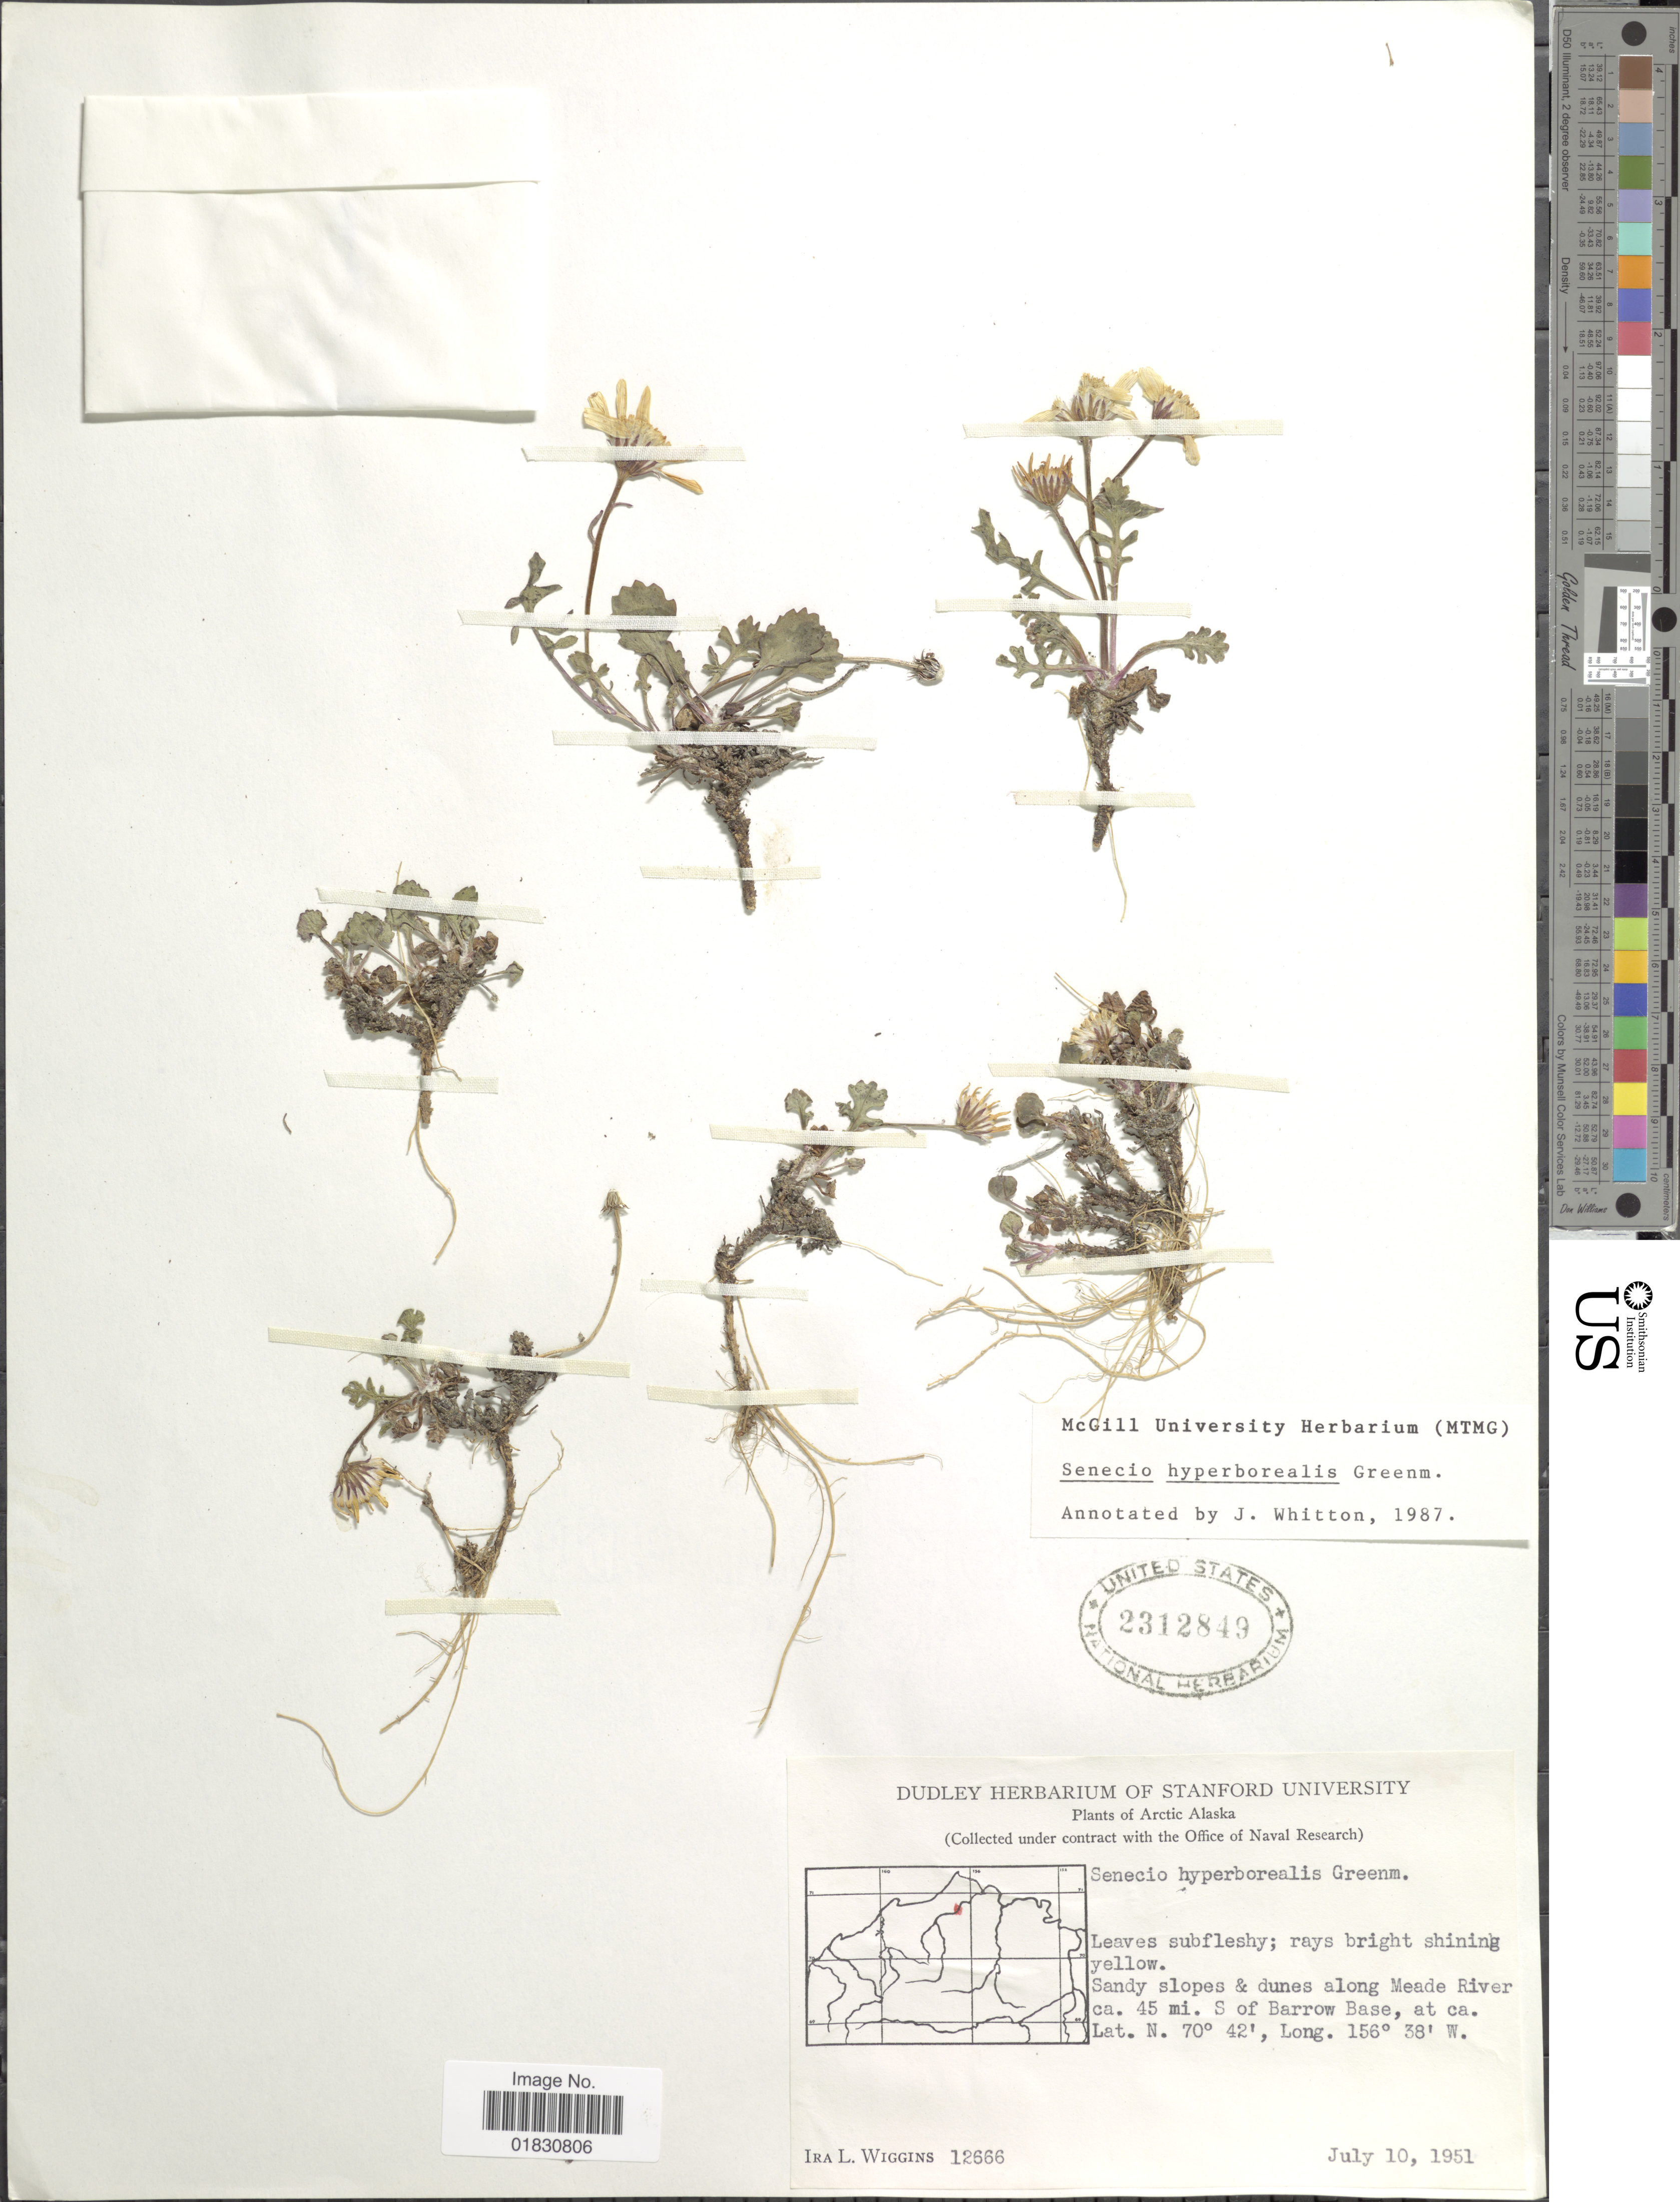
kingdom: Plantae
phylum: Tracheophyta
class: Magnoliopsida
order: Asterales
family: Asteraceae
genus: Packera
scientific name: Packera hyperborealis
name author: (Greene) Á. Löve & D. Löve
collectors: I. L. Wiggins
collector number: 12666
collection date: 1951-07-10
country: United States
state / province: Alaska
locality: Arctic Alaska, Sandy slopes & dunes along Meade River, 45 mi. S of Barrow Base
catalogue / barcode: US 2312849